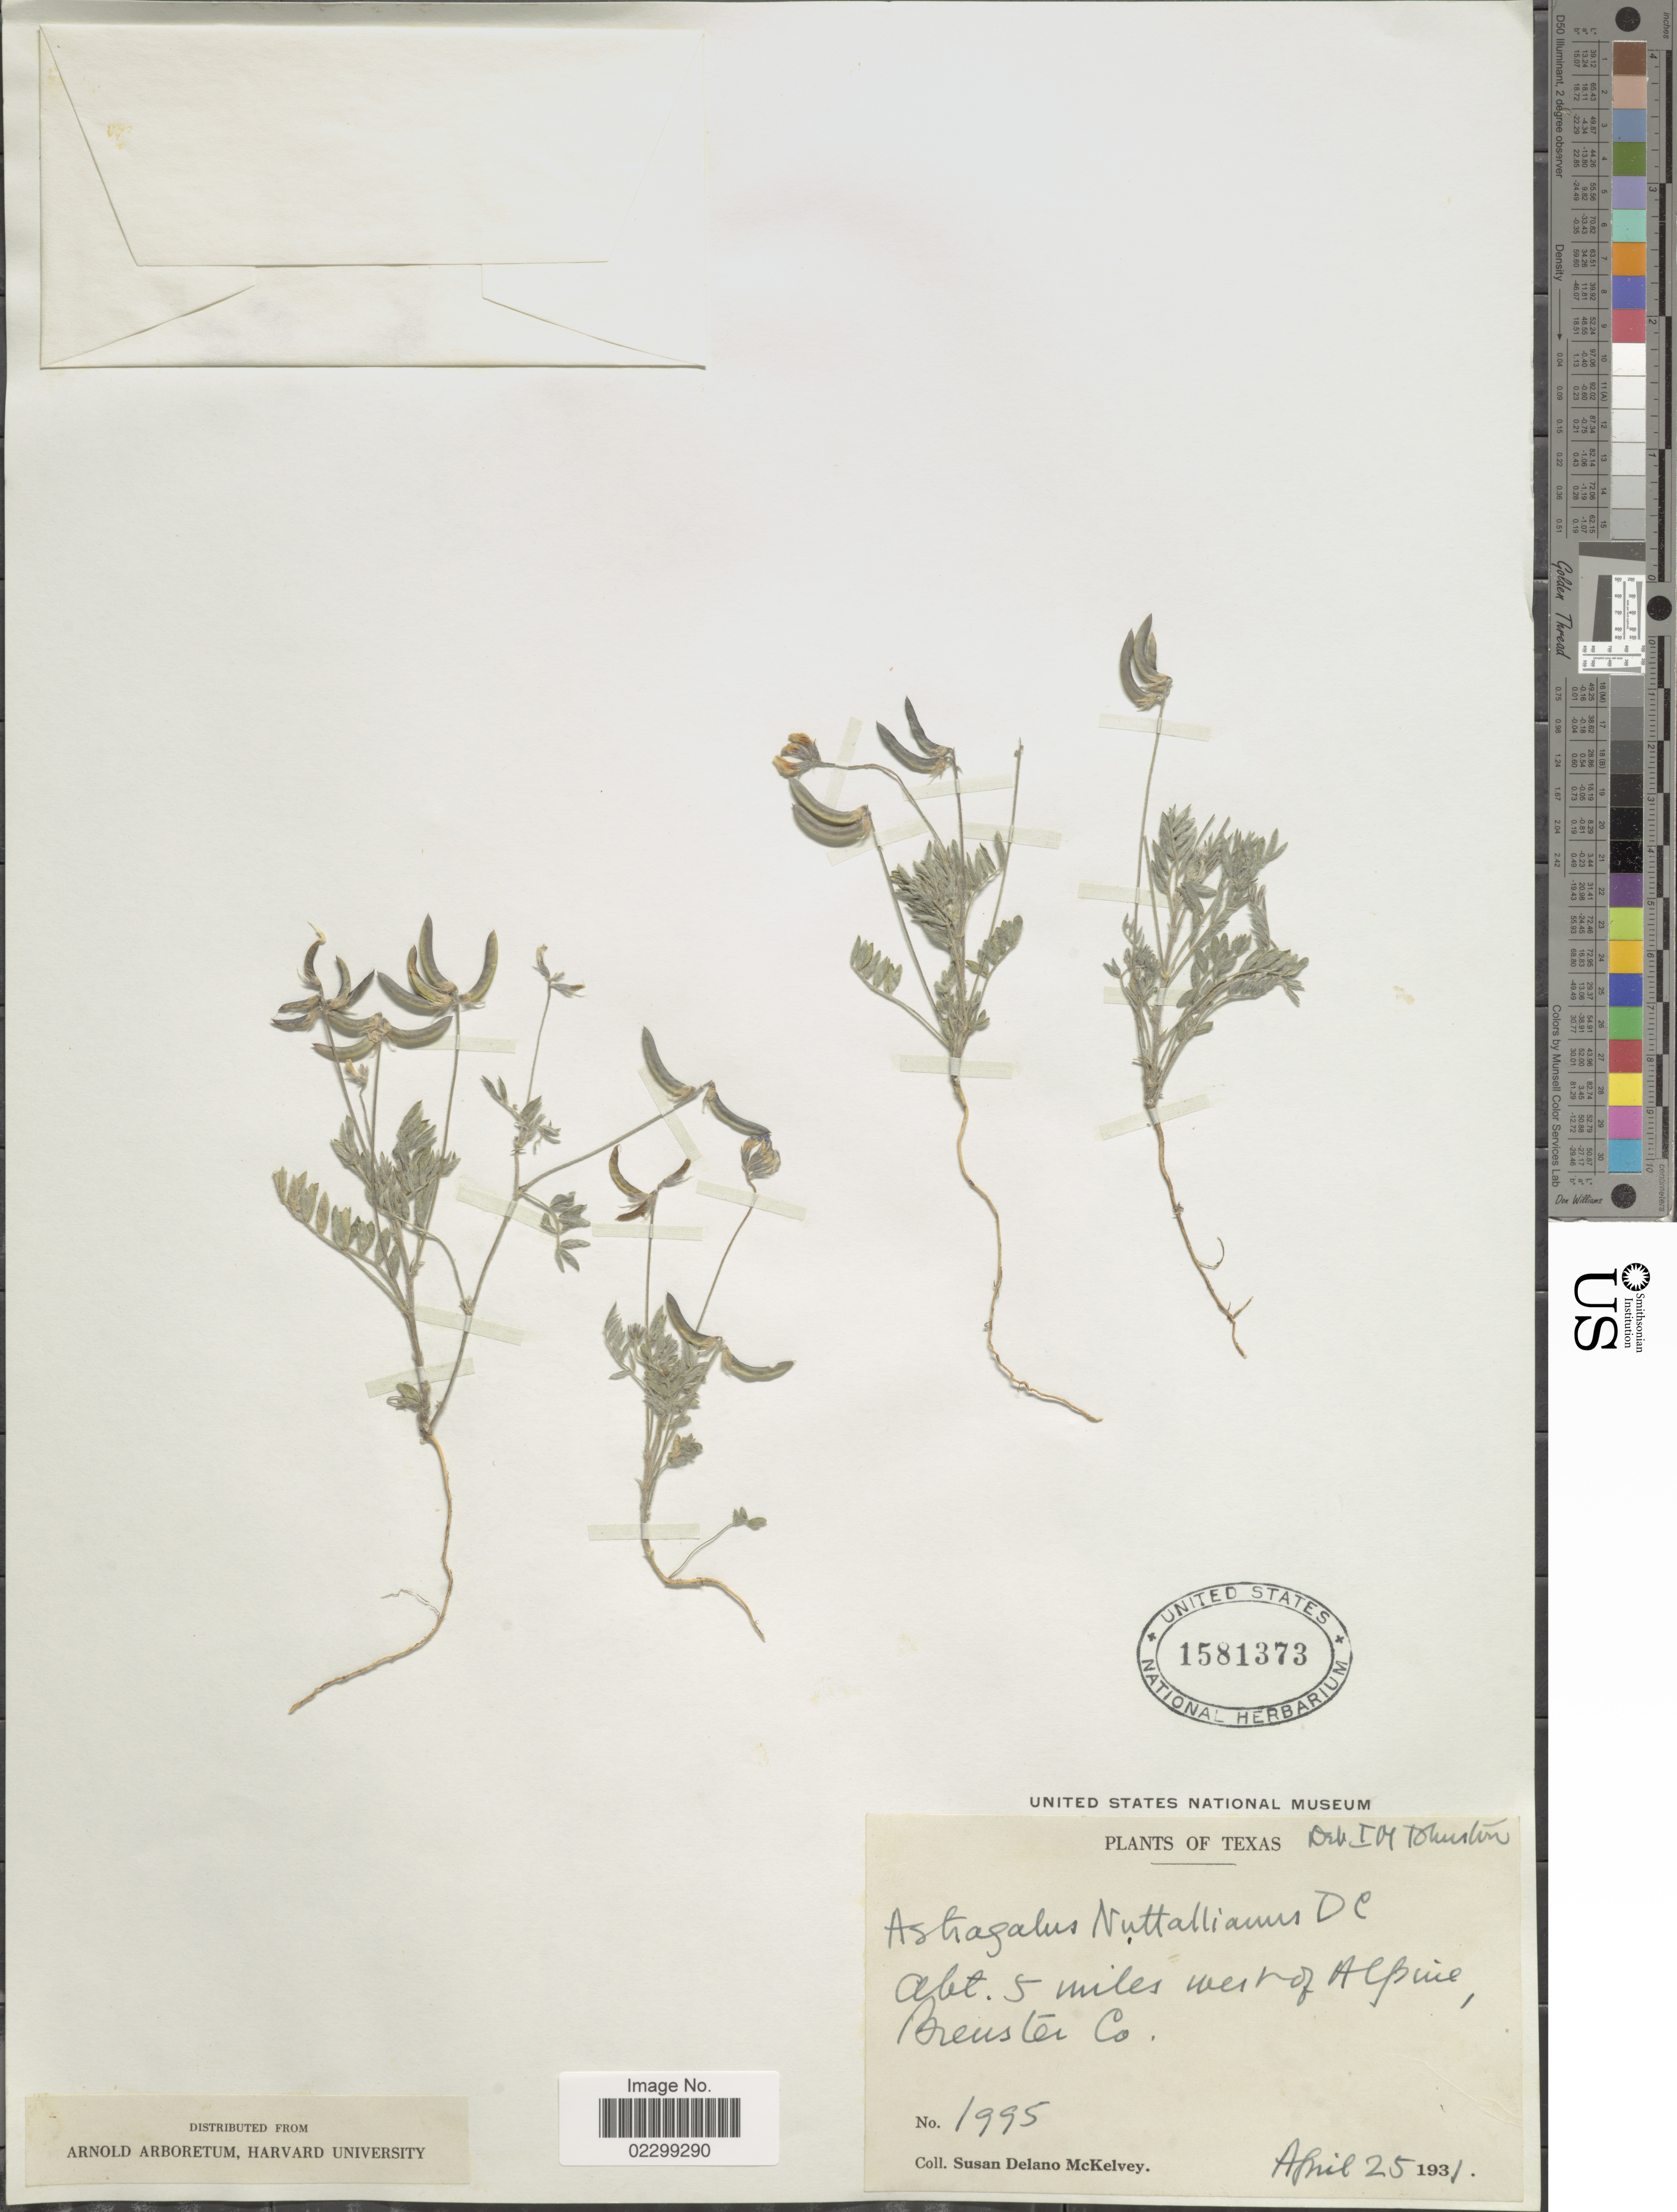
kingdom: Plantae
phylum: Tracheophyta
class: Magnoliopsida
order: Fabales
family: Fabaceae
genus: Astragalus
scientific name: Astragalus austrinus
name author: (Small) O.E. Schulz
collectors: S. A. McKelvey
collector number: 1995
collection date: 1931-04-25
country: United States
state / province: Texas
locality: Abt. 5 miles west of Alpine, Brewster Co.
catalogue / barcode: US 1581373